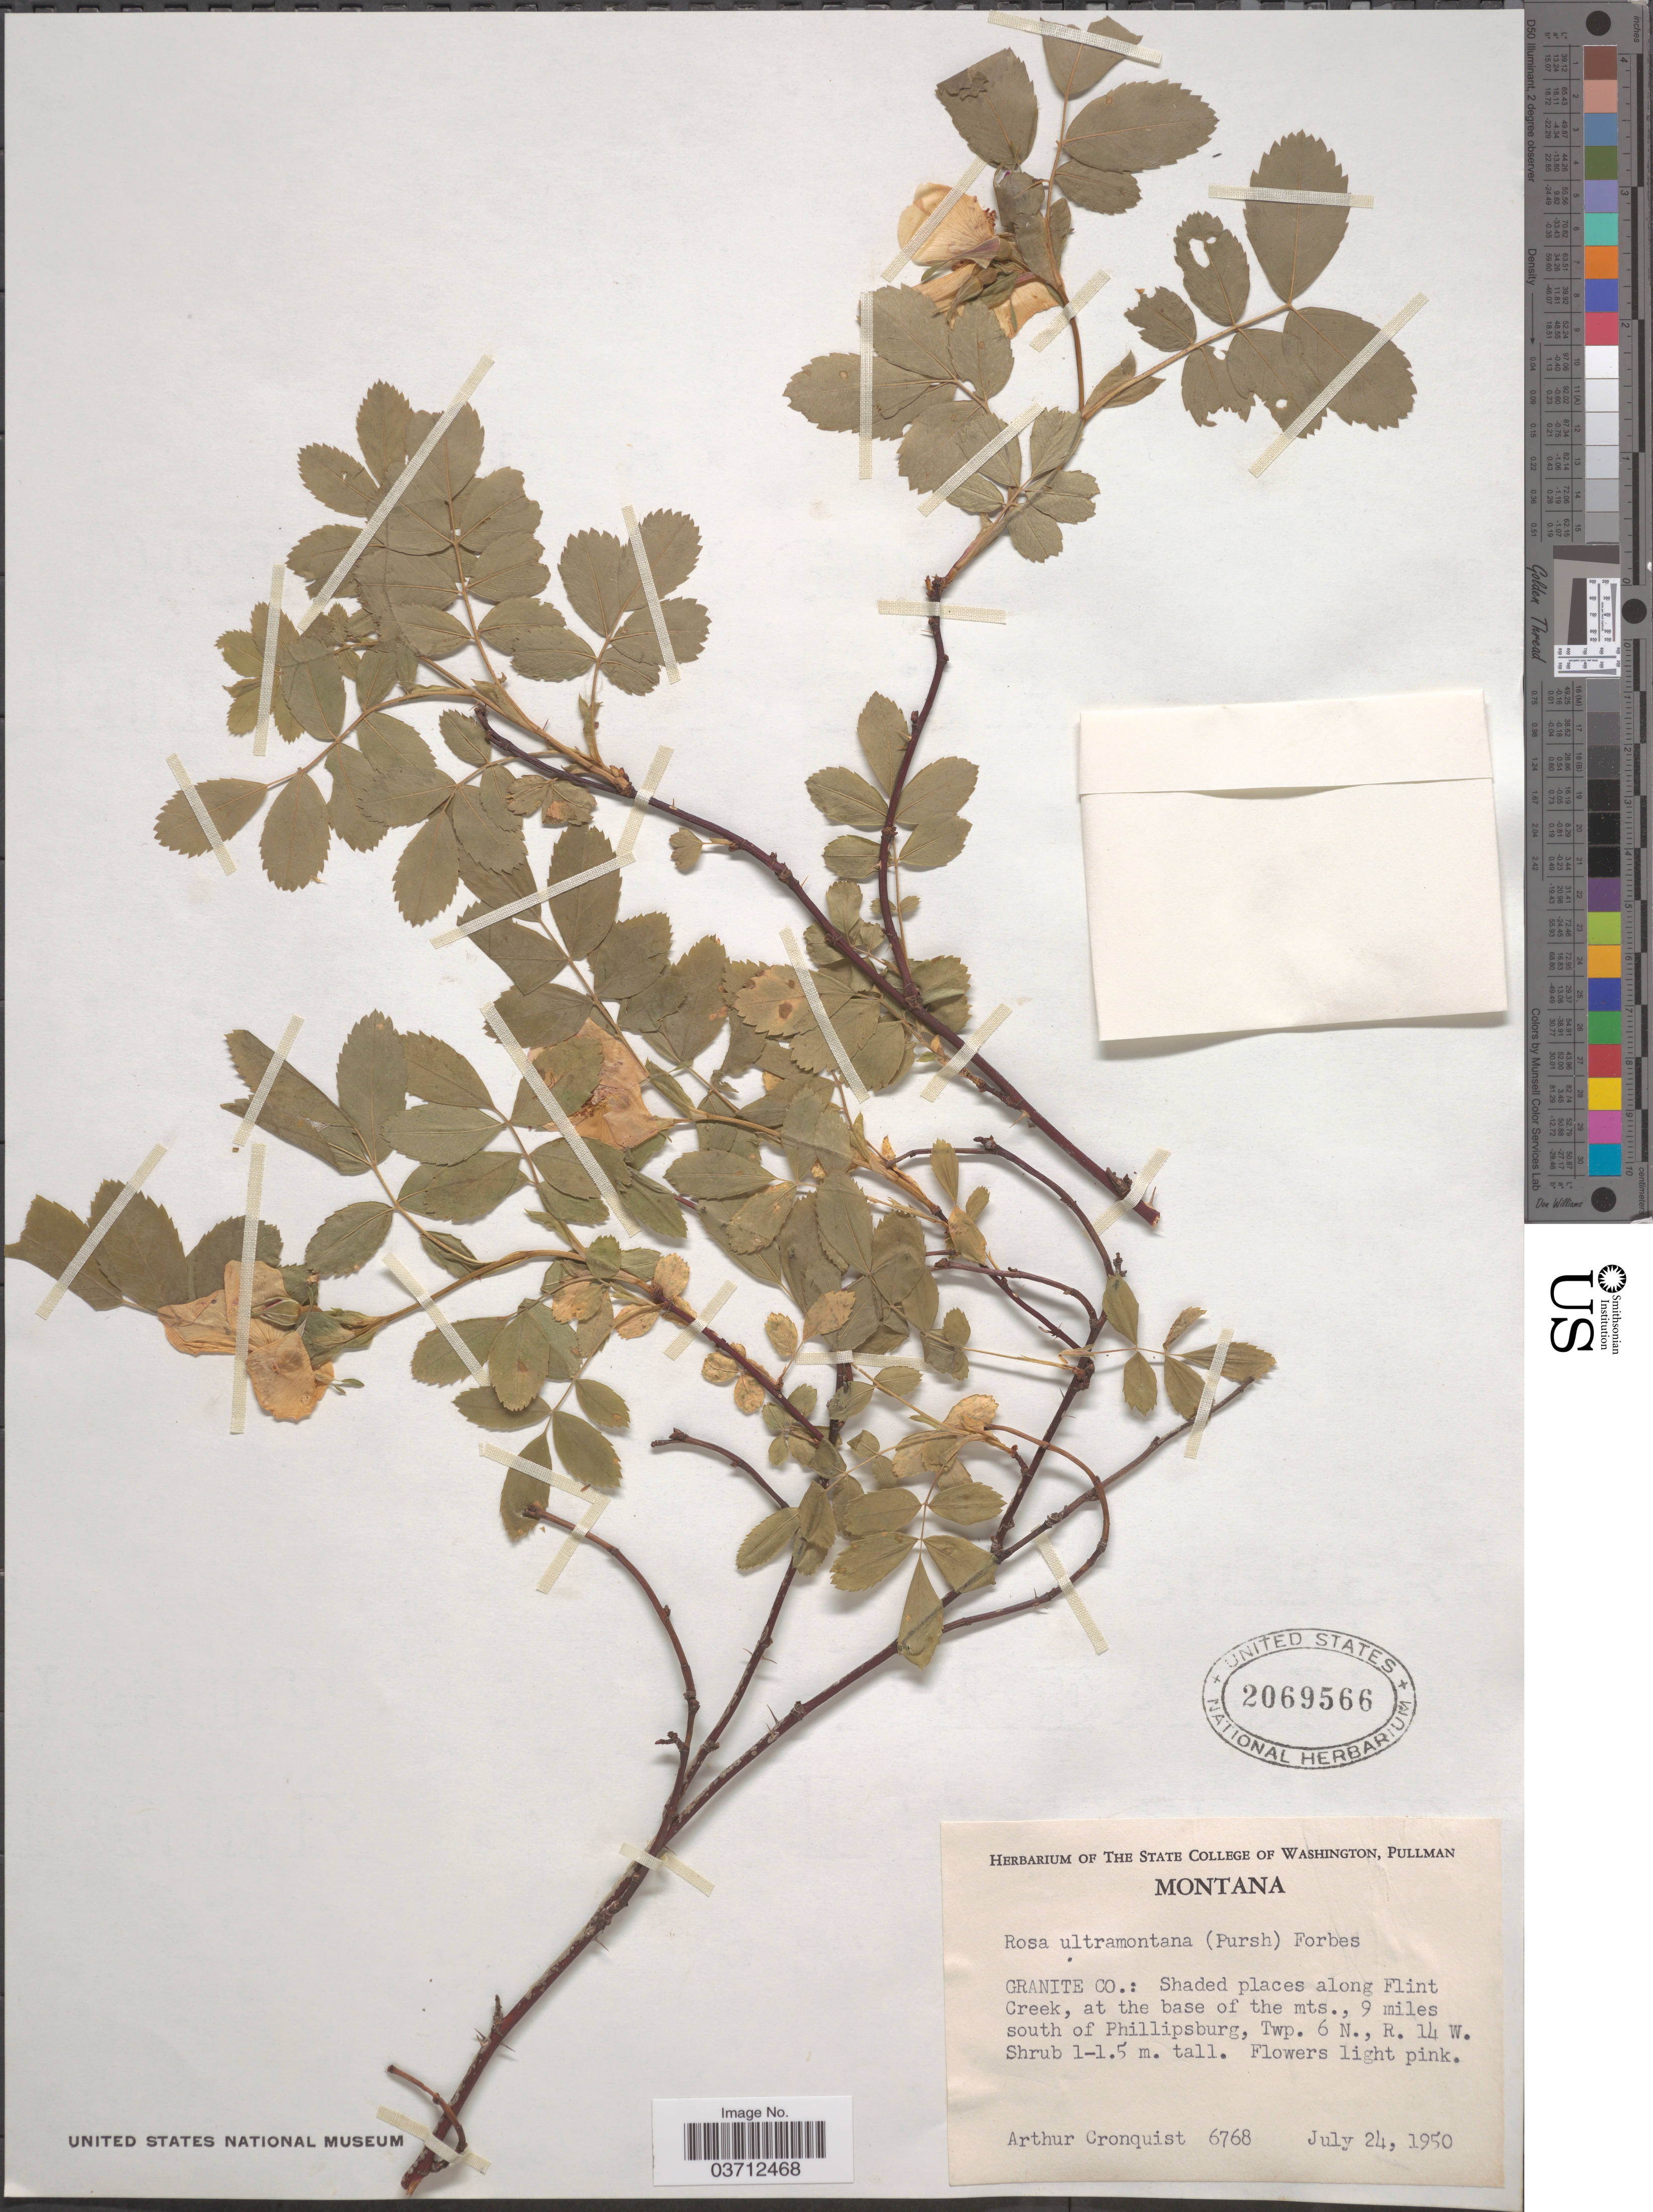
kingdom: Plantae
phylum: Tracheophyta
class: Magnoliopsida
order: Rosales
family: Rosaceae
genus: Rosa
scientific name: Rosa woodsii var. ultramontana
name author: Lindl.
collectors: A. J. Cronquist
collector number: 6768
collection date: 1950-07-24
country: United States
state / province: Montana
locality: Granite Co.: Shaded places along Flint Creek, at the base of the mts., 9 miles south of Phillipsburg, Twp. 6 N., R. 14 W.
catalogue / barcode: US 2069566